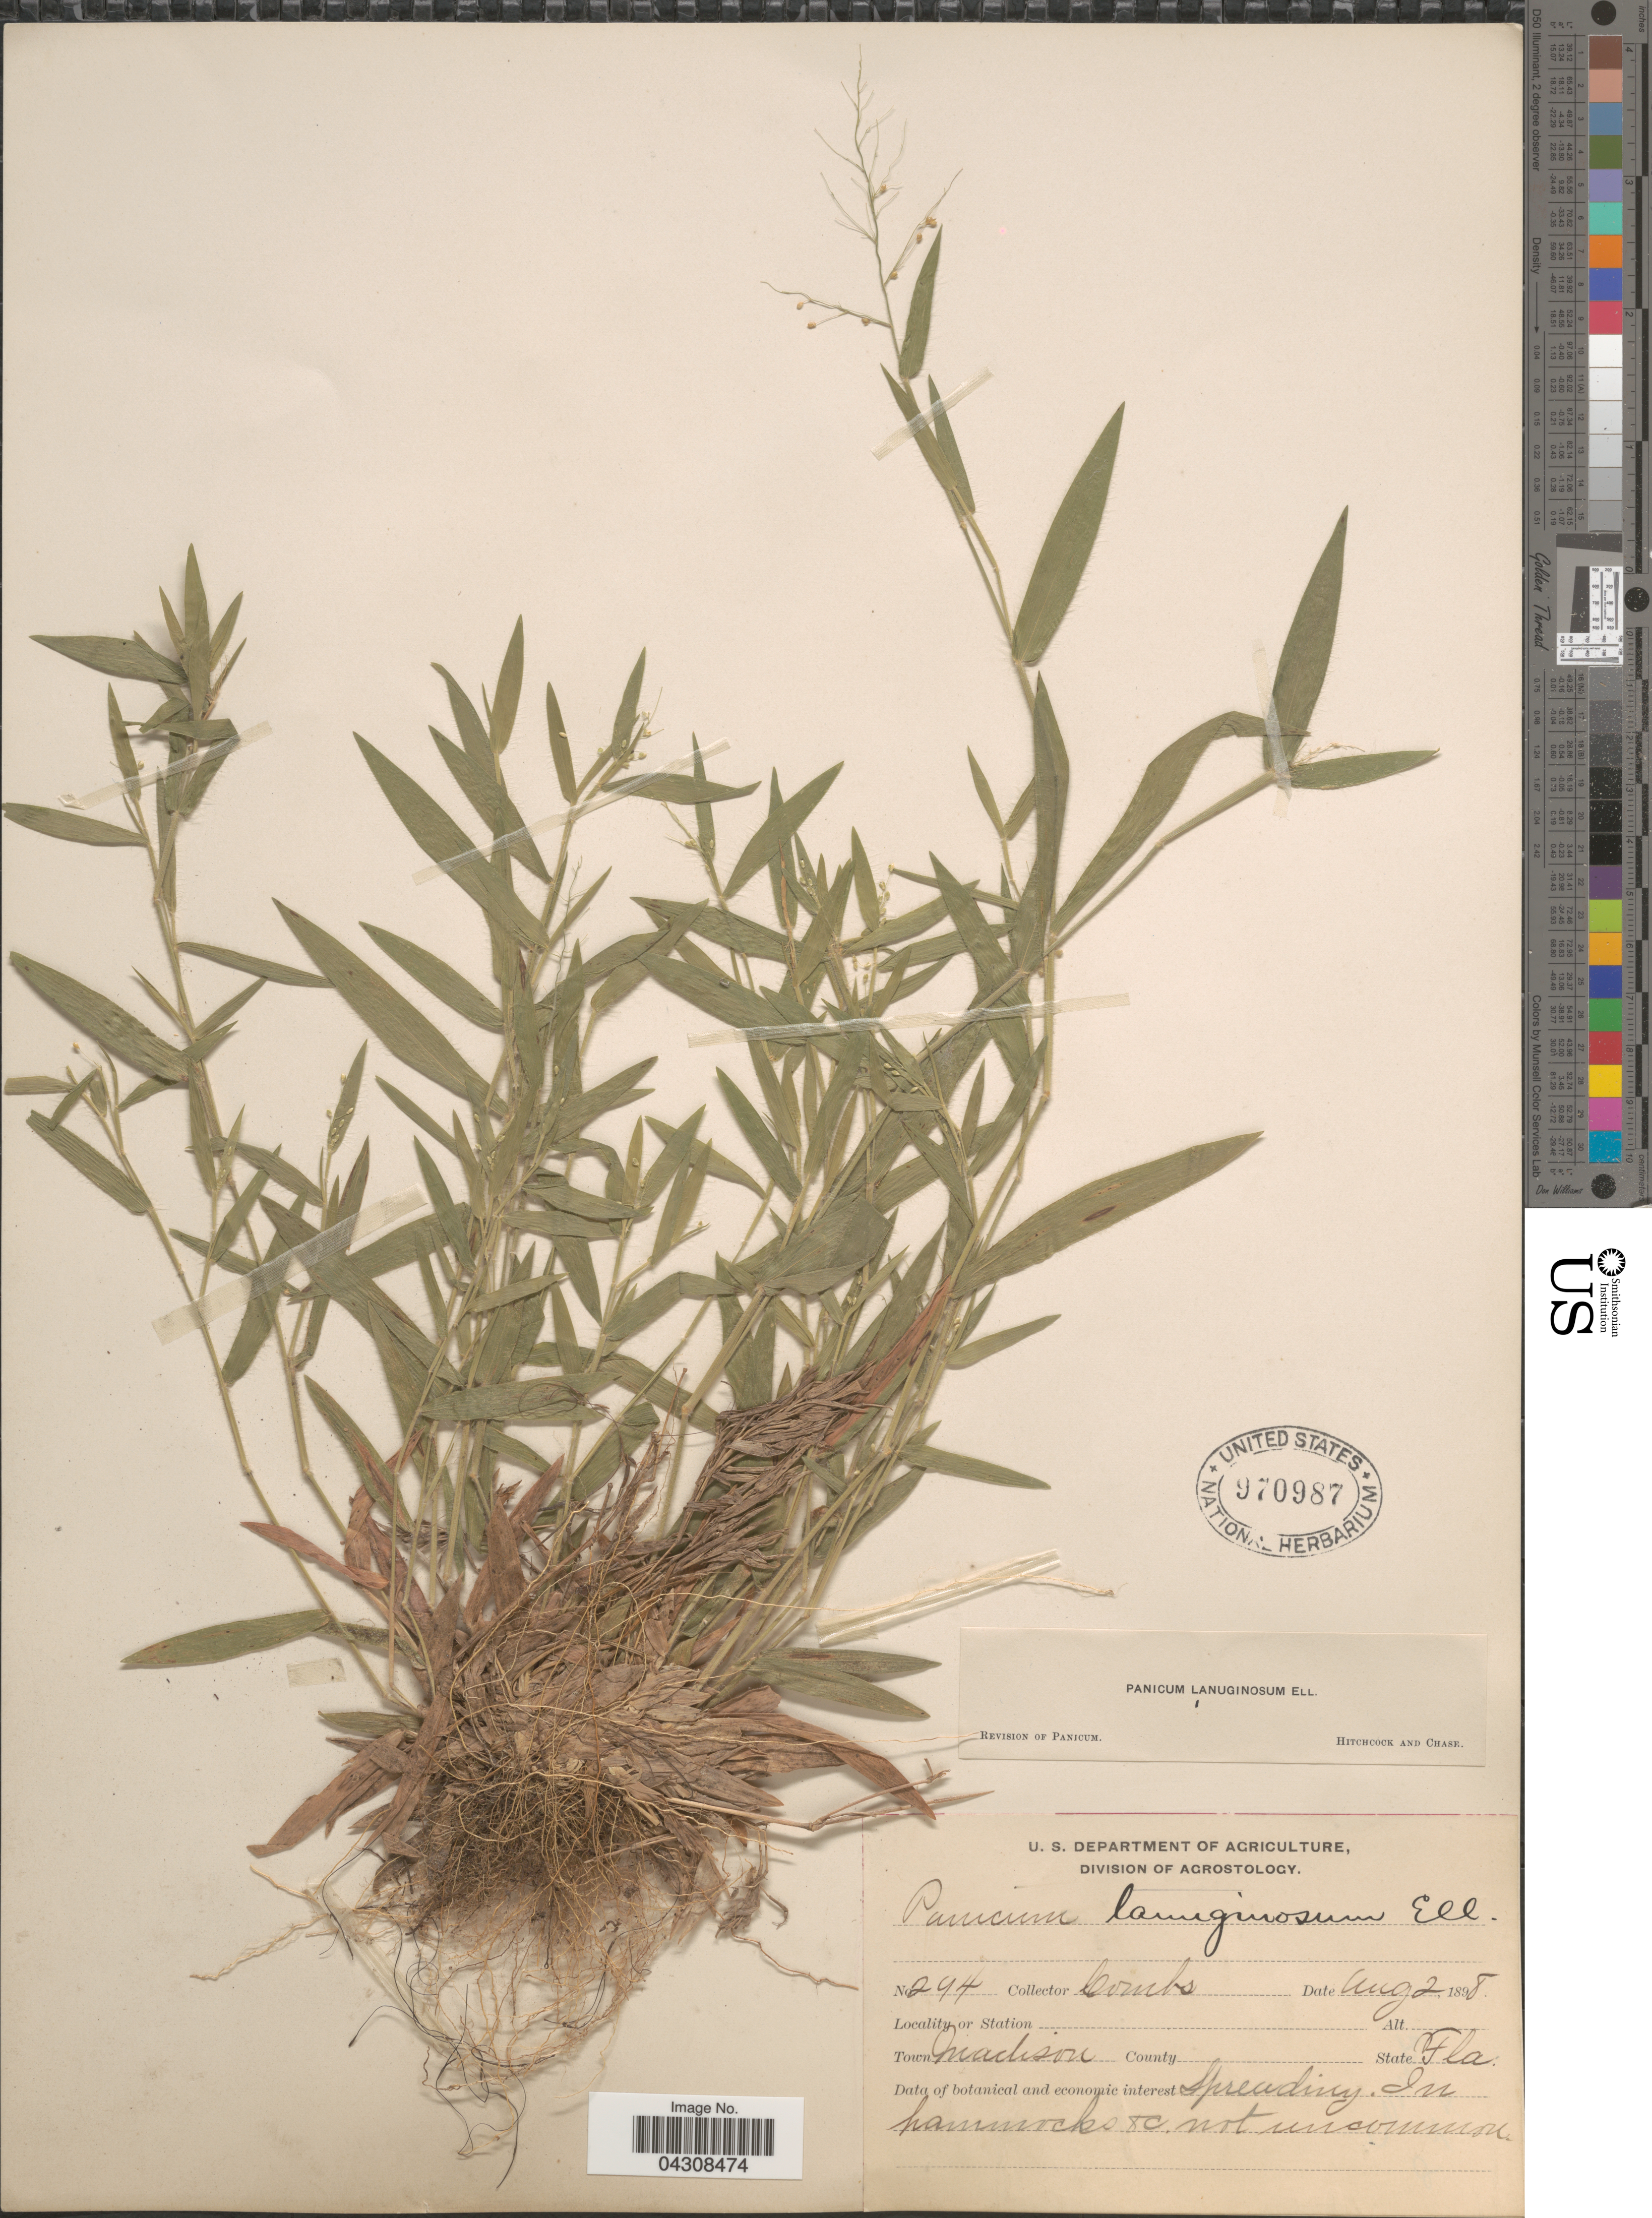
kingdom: Plantae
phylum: Tracheophyta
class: Liliopsida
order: Poales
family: Poaceae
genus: Dichanthelium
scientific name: Dichanthelium acuminatum var. acuminatum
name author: (Sw.) Gould & C.A. Clark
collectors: -. Combs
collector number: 294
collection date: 1898-08-02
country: United States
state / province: Florida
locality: Town Madison.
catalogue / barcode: US 970987